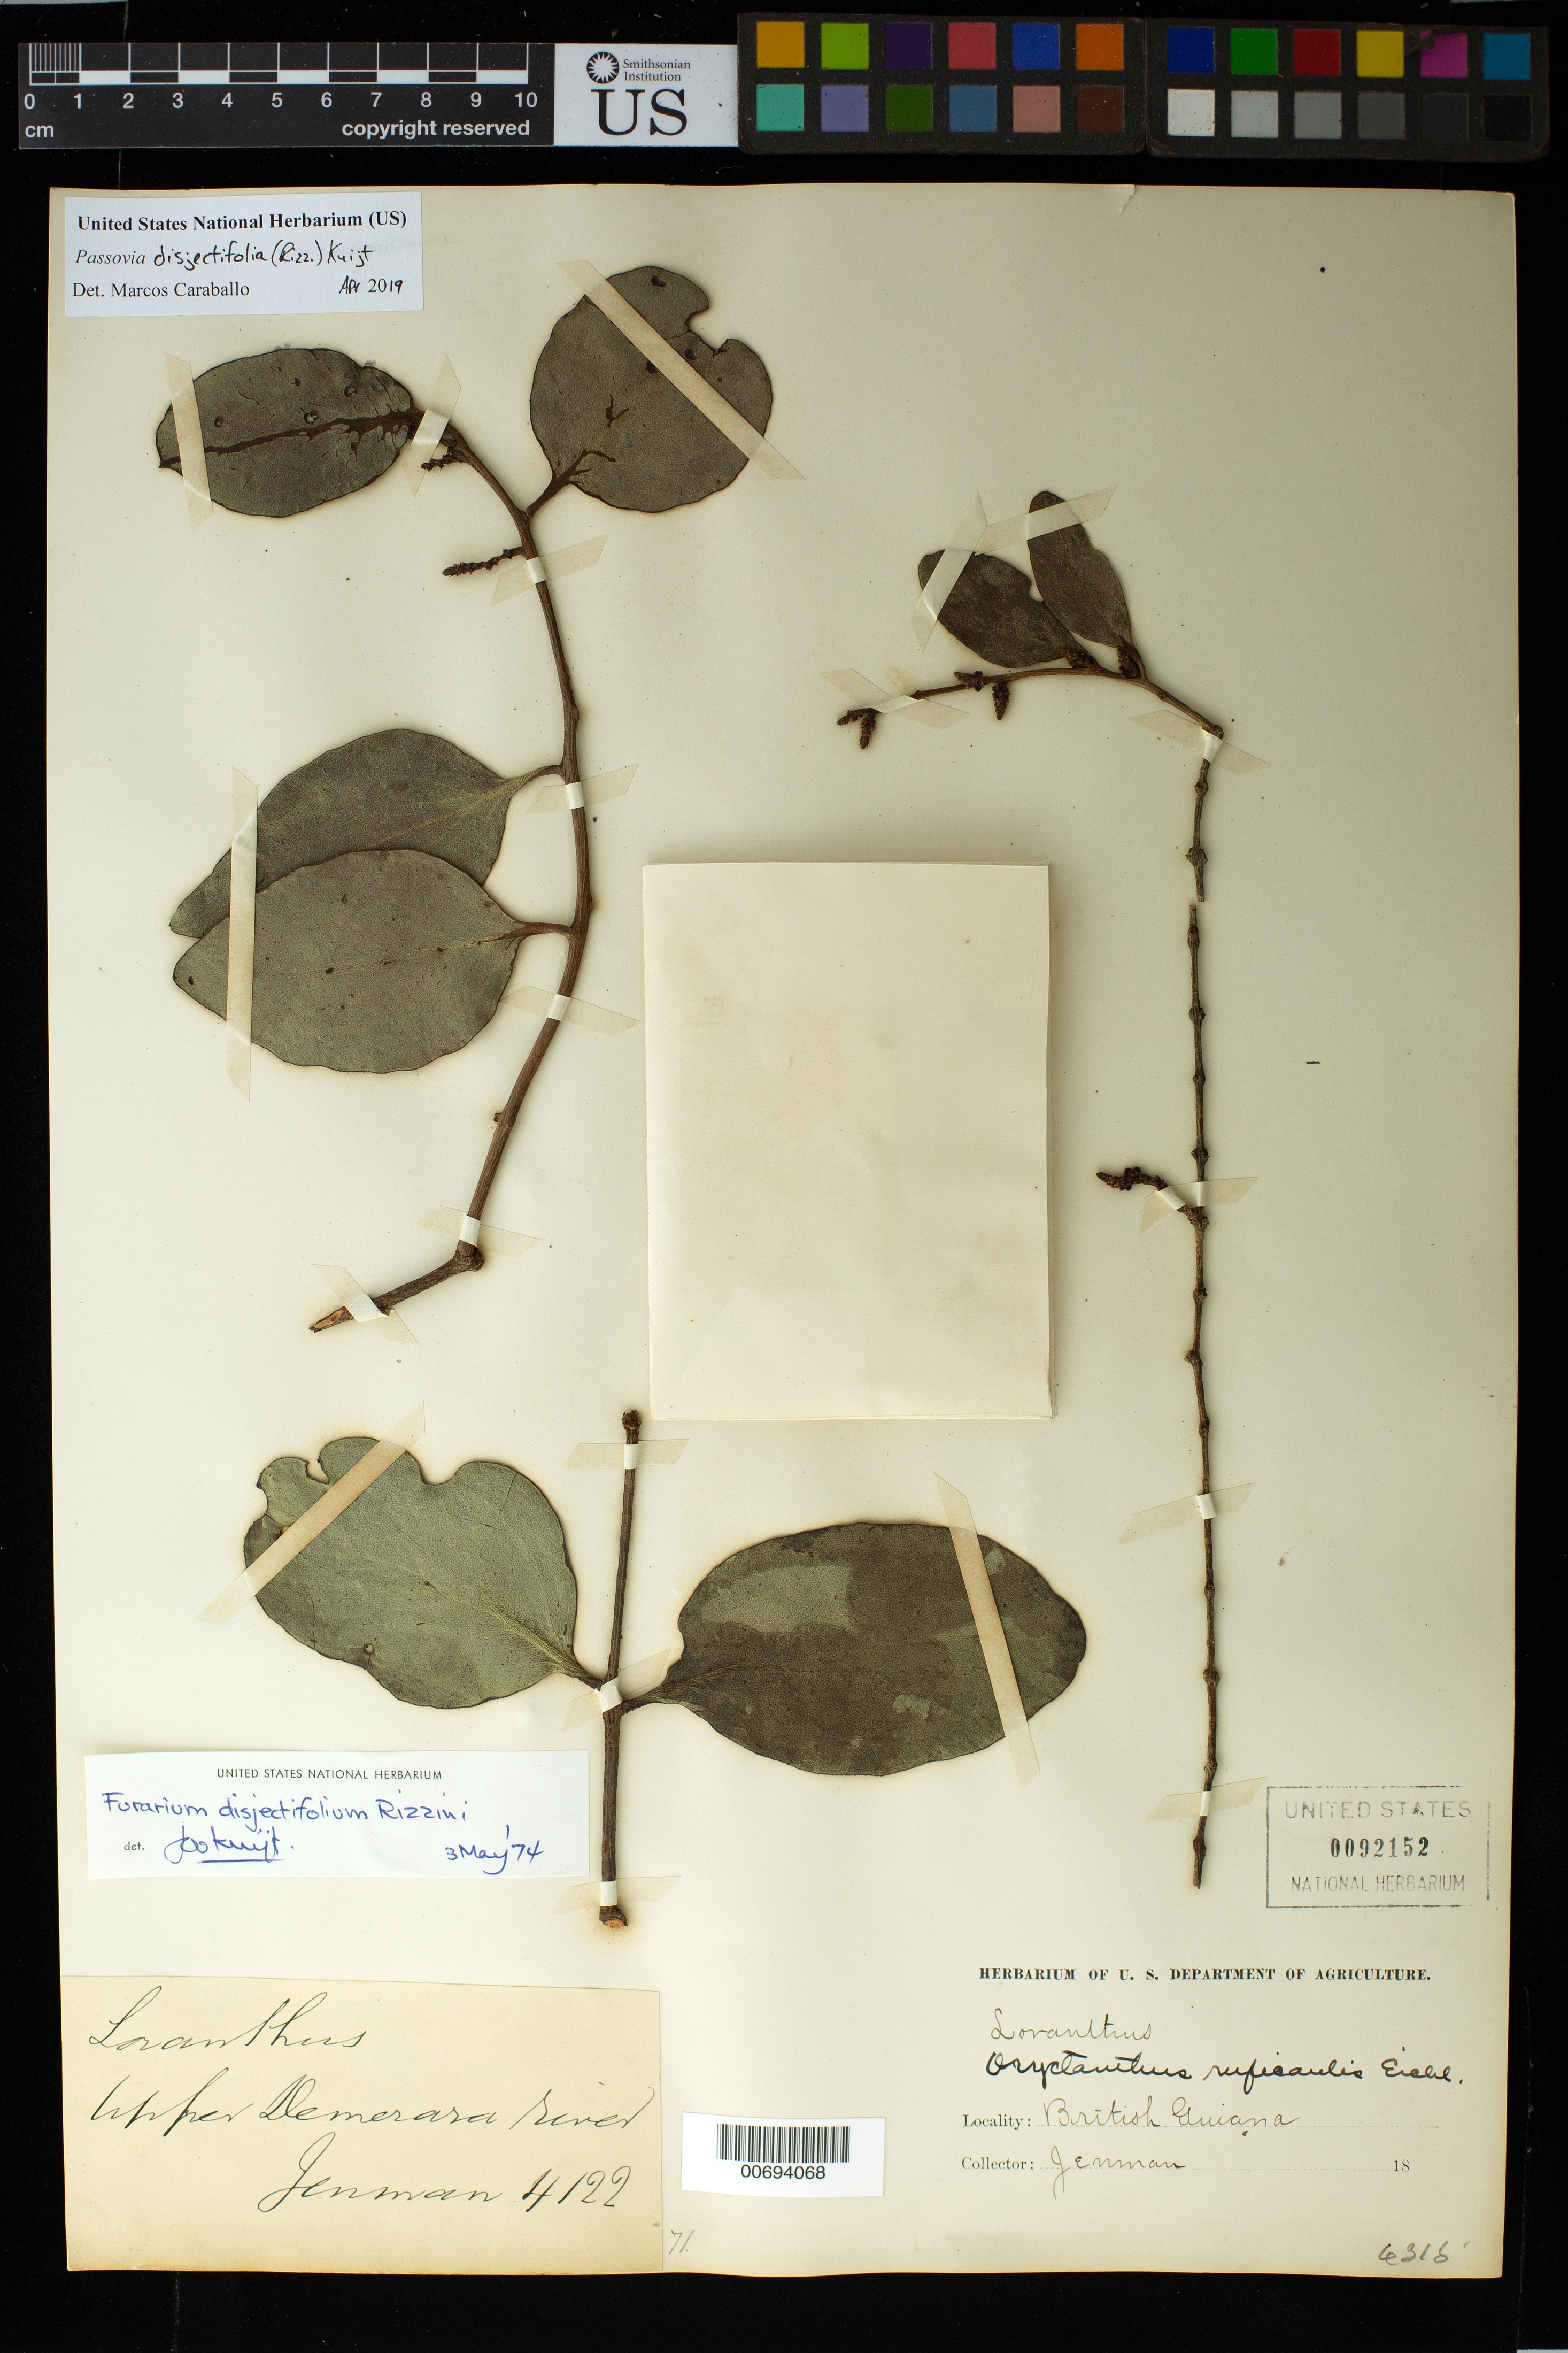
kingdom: Plantae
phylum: Tracheophyta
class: Magnoliopsida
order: Santalales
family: Loranthaceae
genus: Passovia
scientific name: Passovia disjectifolia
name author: (Rizzini) Kuijt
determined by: Caraballo-Ortiz, Marcos A., (MISS), University of Mississippi (UNITED STATES)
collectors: G. S. Jenman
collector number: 4122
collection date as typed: September 1887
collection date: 1887-09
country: Guyana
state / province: U. Demerara-Berbice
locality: Upper Demerara River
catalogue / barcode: US 92152